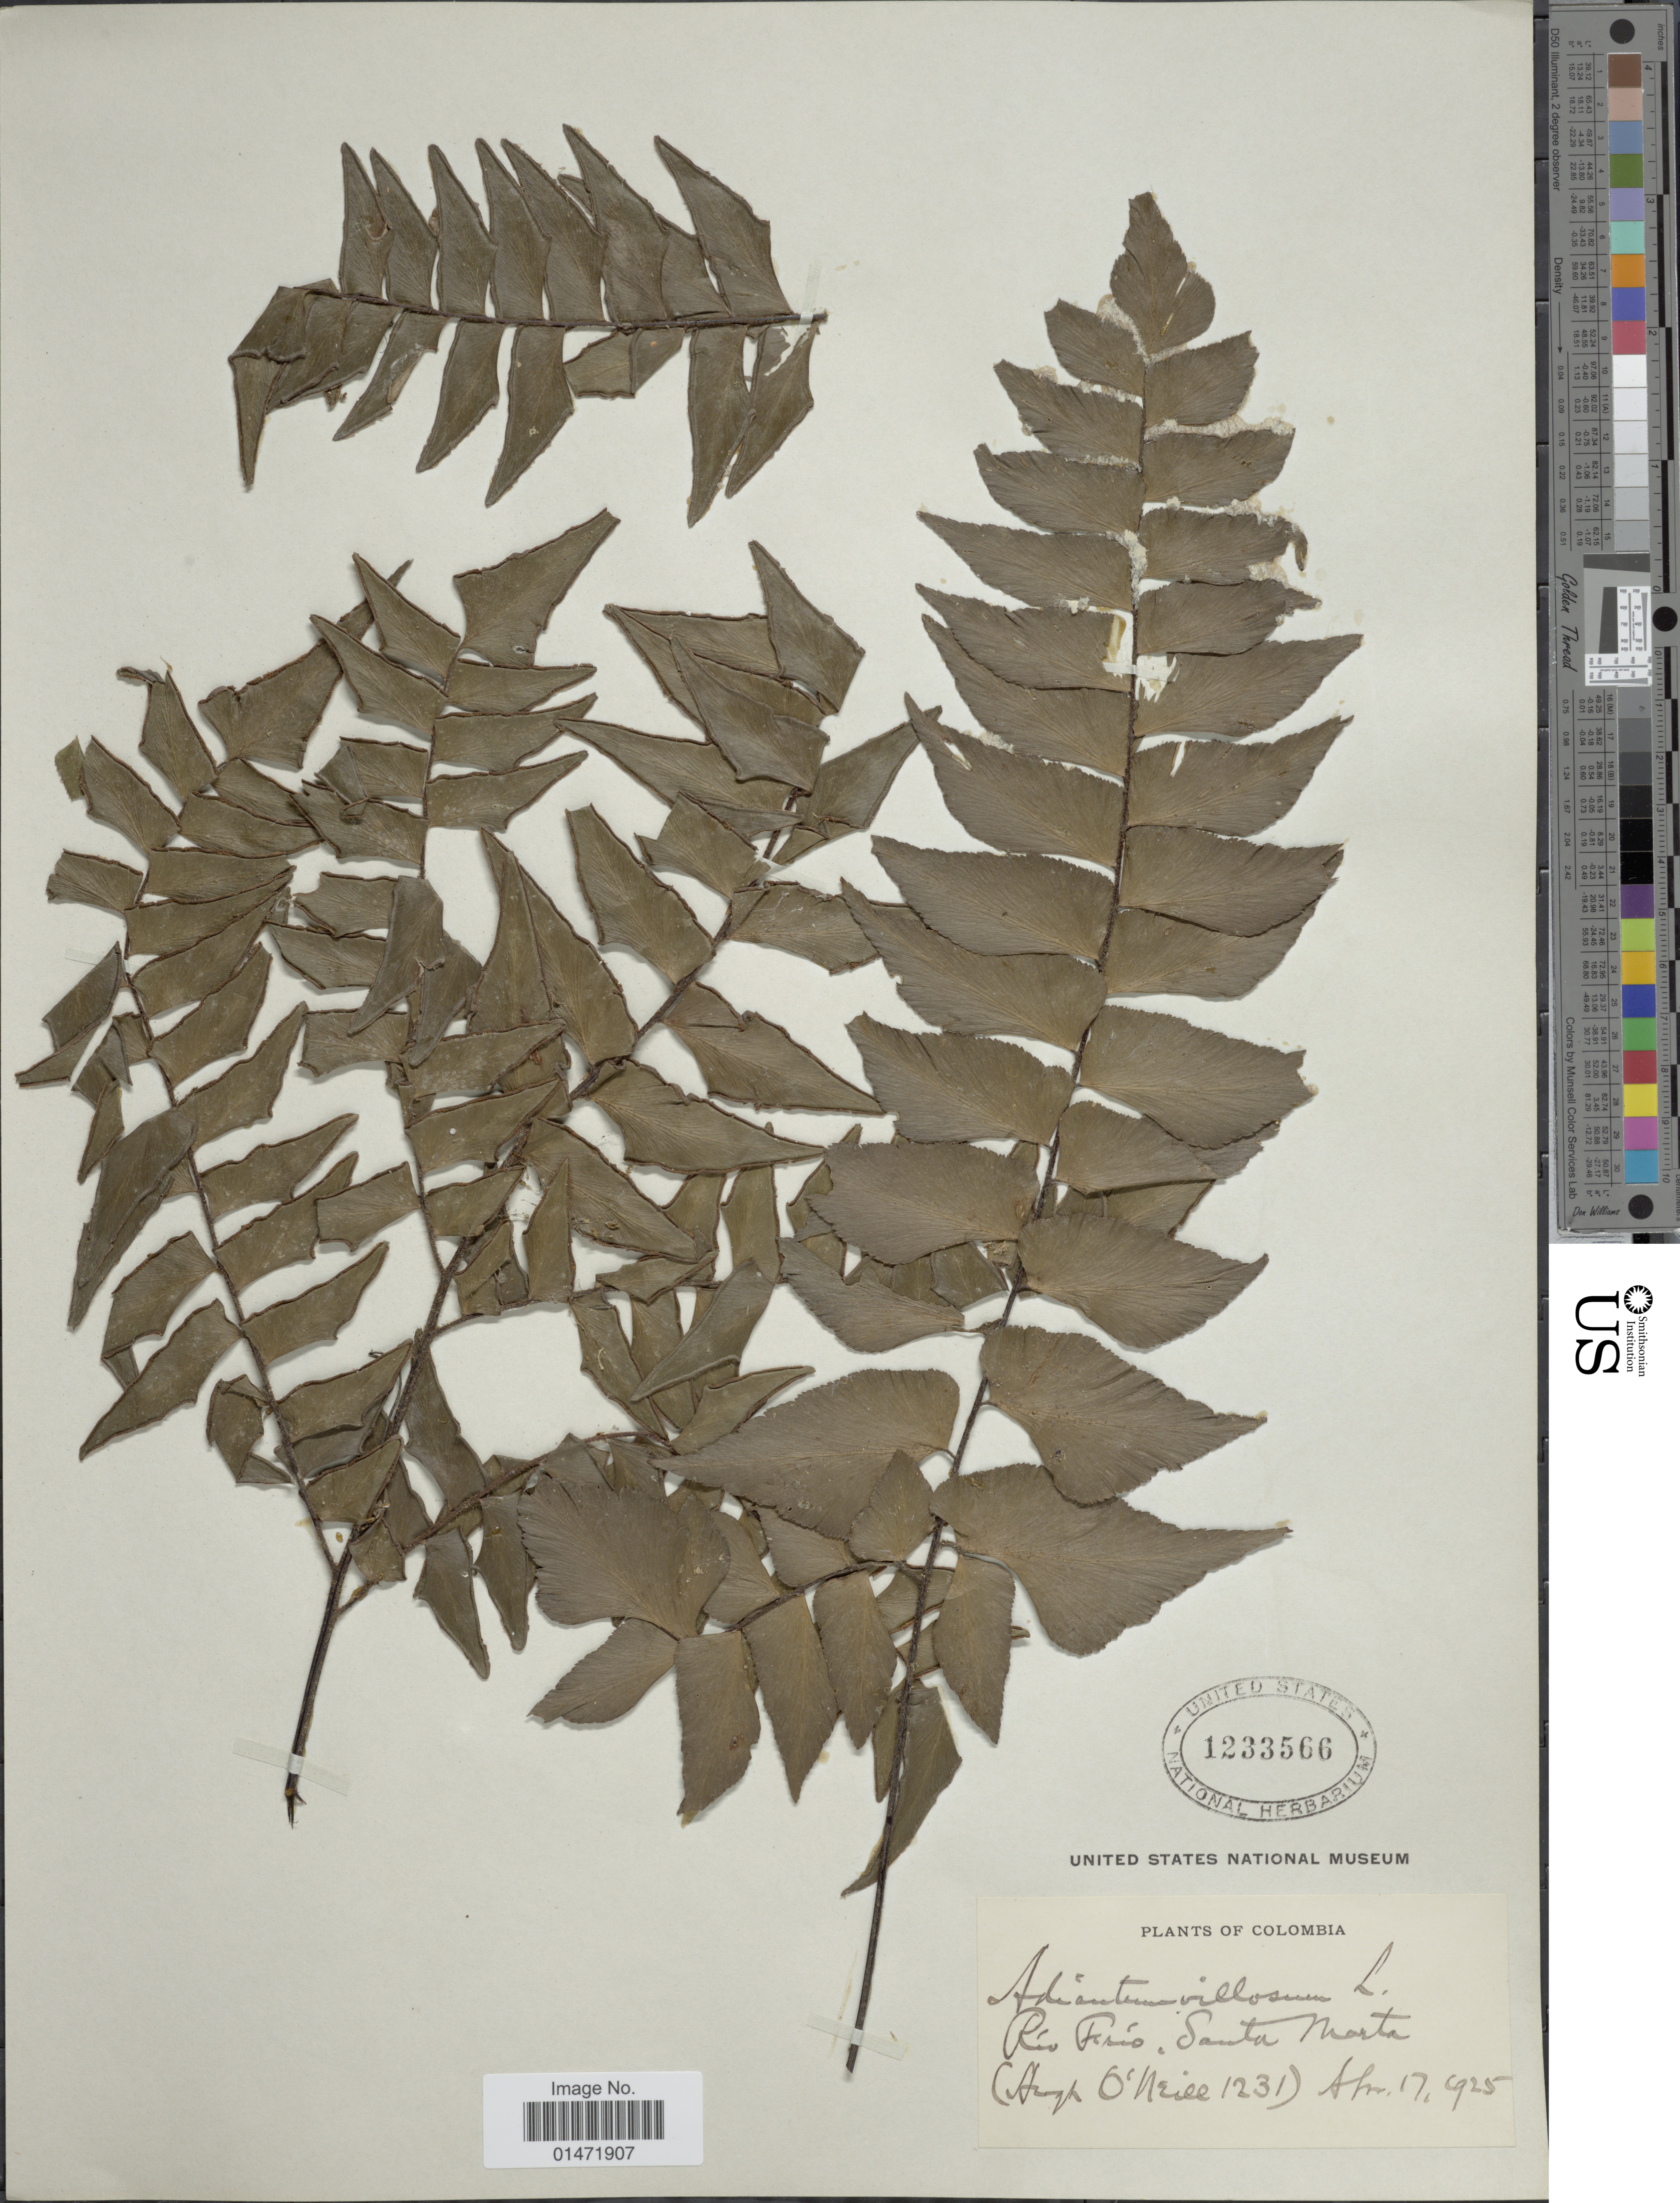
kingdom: Plantae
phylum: Tracheophyta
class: Polypodiopsida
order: Polypodiales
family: Pteridaceae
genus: Adiantum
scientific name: Adiantum villosum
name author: L.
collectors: H. O'Neill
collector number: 1231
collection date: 1925-04-17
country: Colombia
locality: Río Frío, Santa Marta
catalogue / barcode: US 1233566